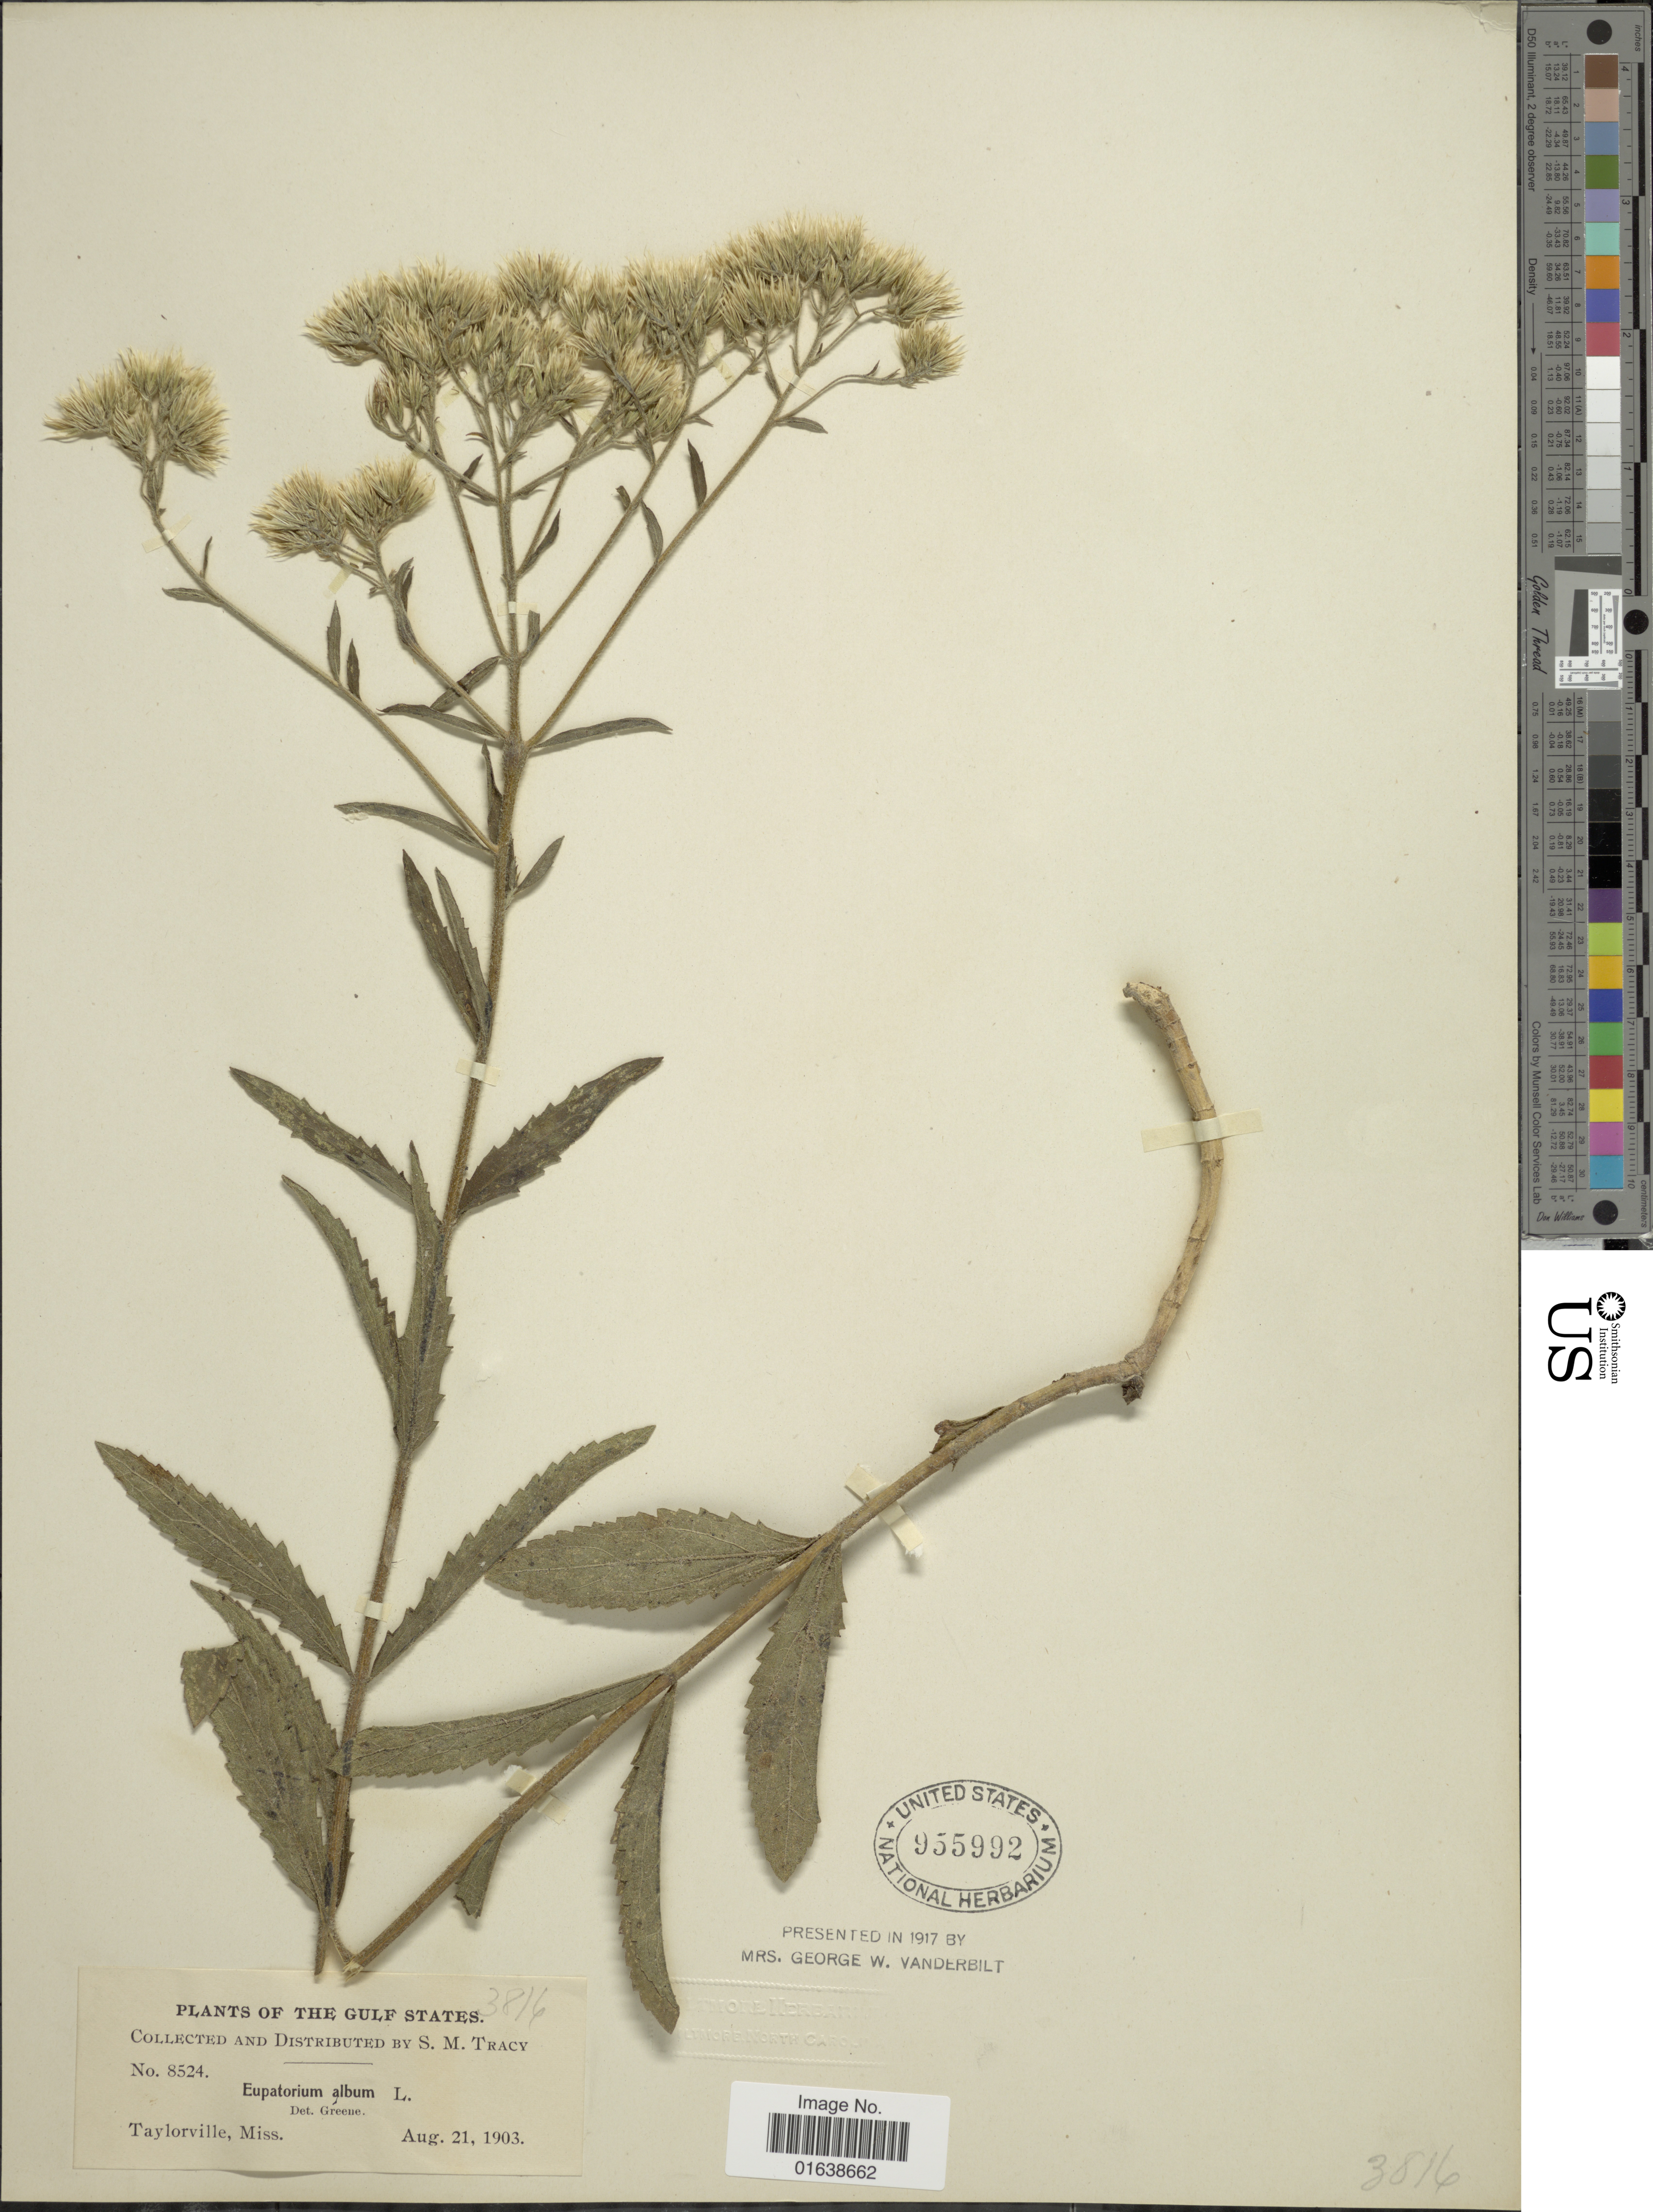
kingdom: Plantae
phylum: Tracheophyta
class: Magnoliopsida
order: Asterales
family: Asteraceae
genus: Eupatorium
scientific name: Eupatorium album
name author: L.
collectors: S. Stracy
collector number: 8524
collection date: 1903-08-21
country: United States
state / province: Mississippi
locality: The Gulf States. Taylorvillee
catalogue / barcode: US 955992